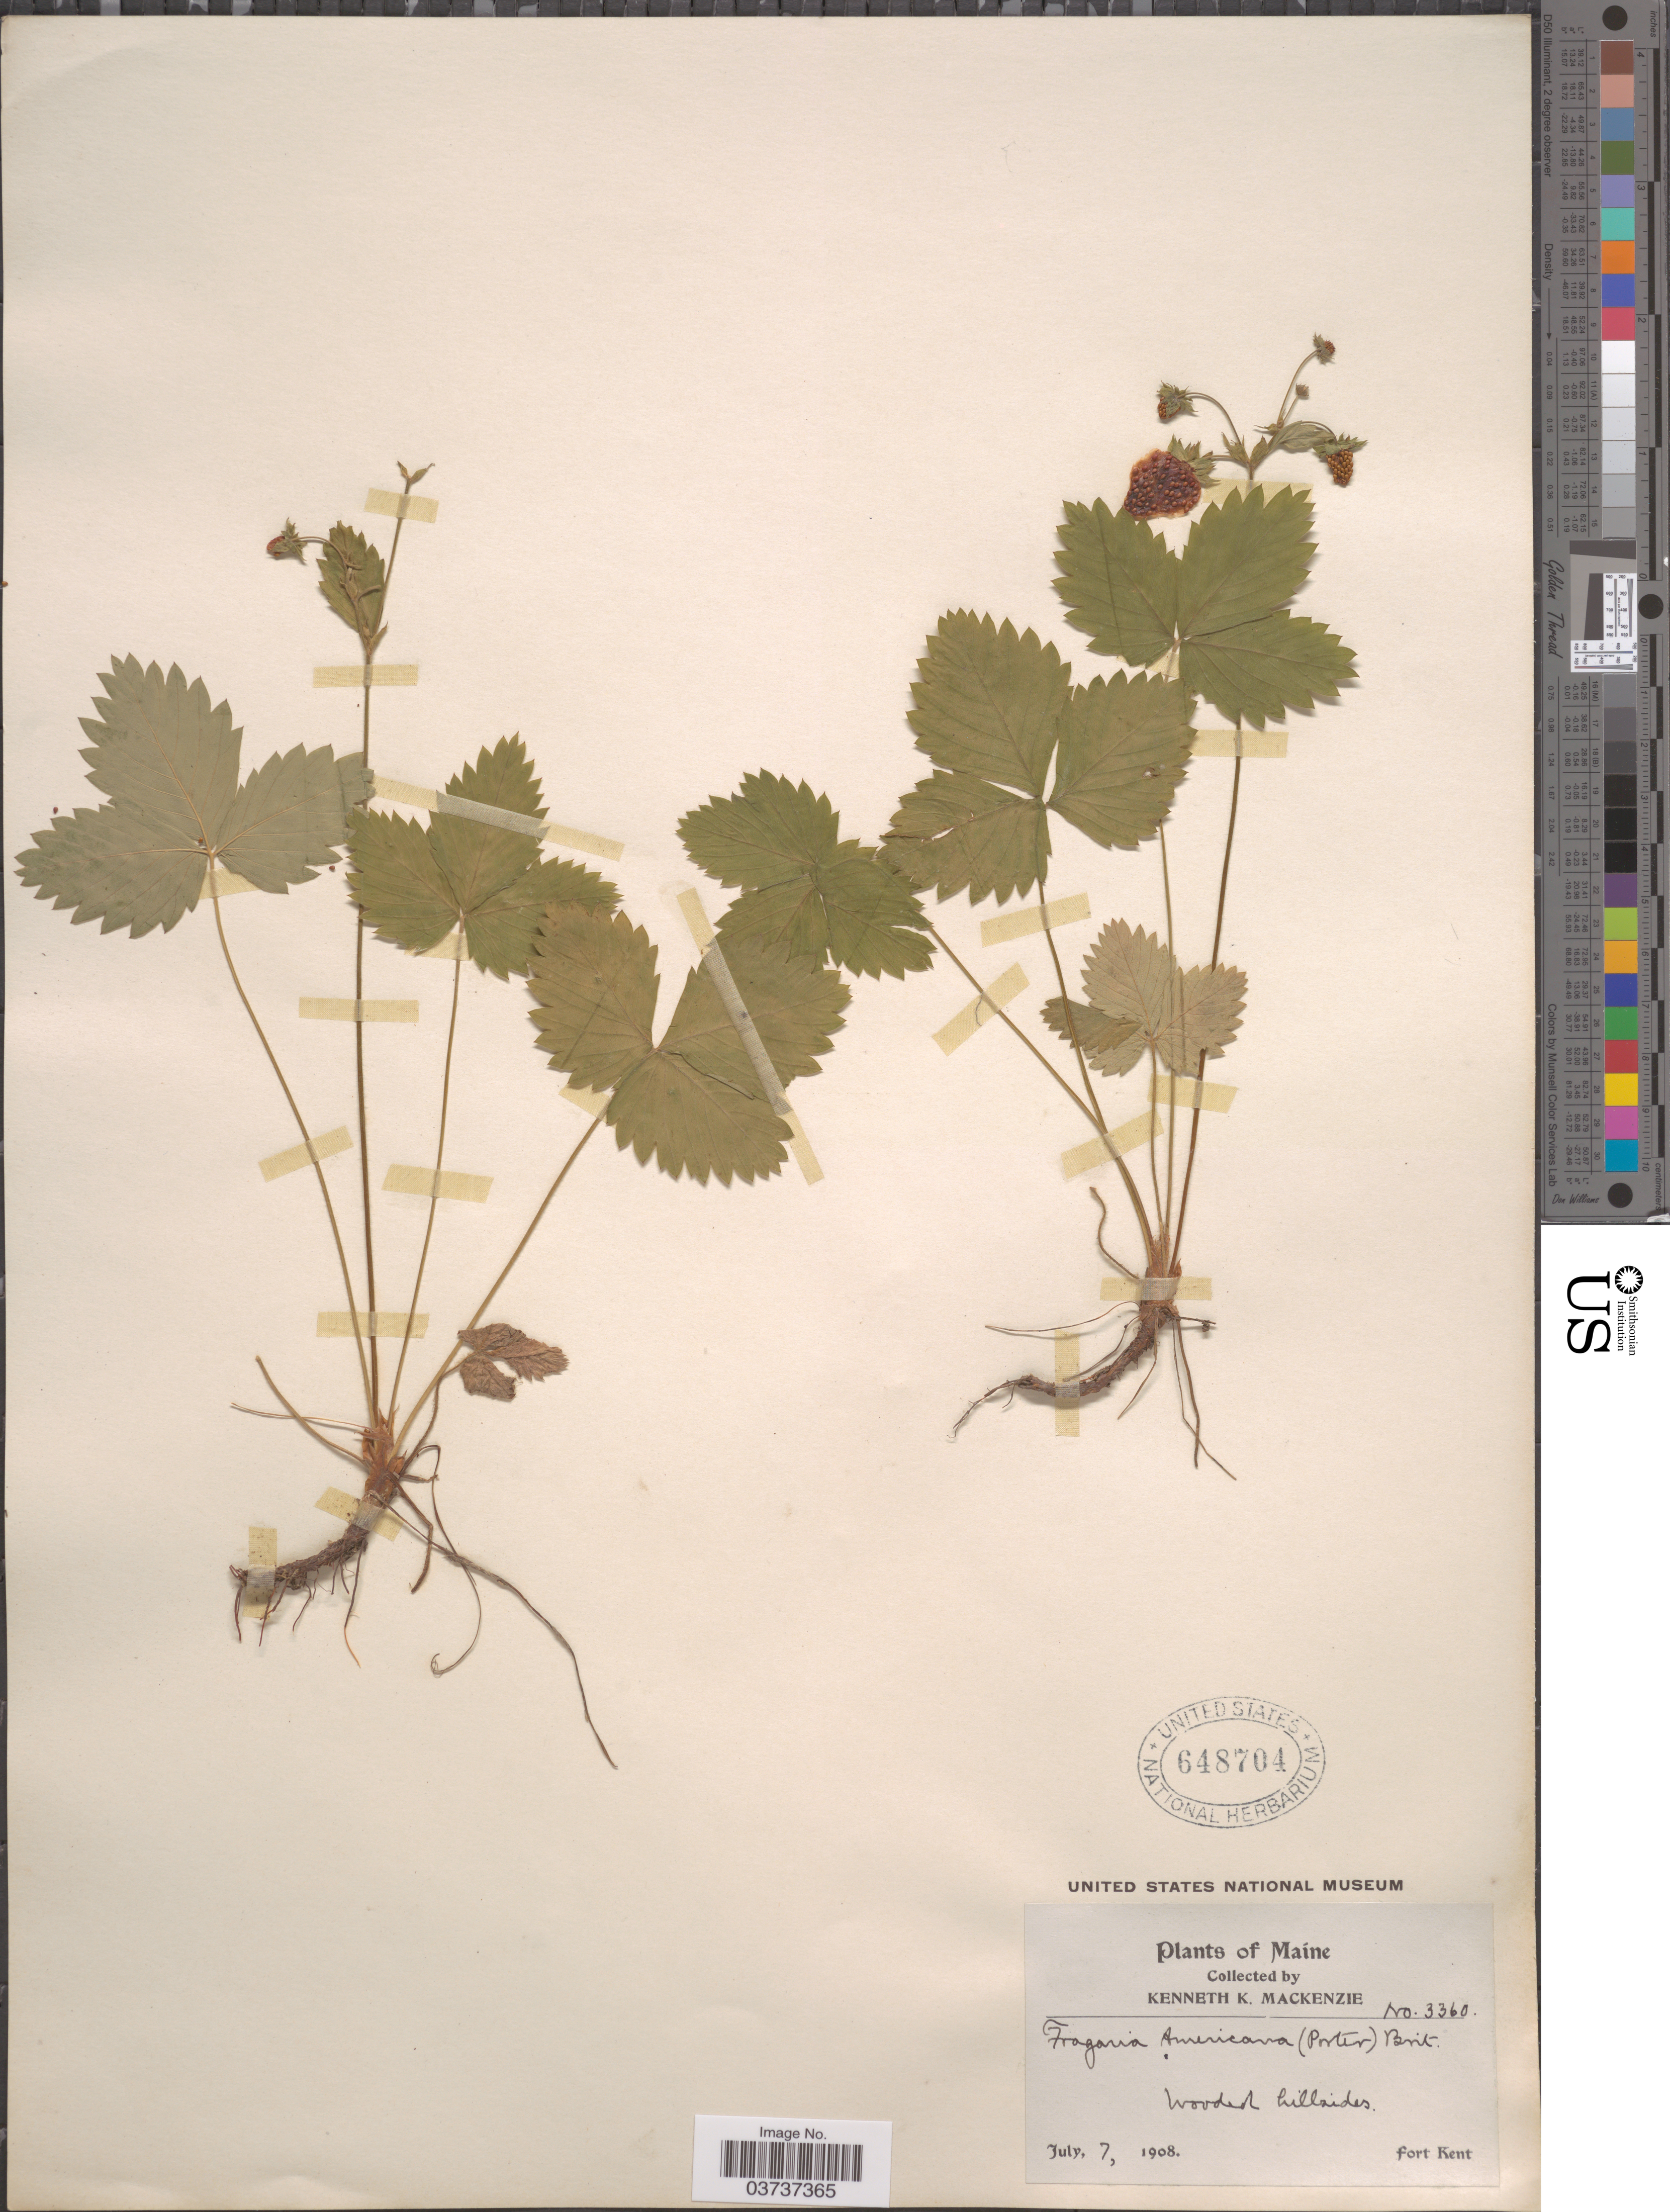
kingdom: Plantae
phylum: Tracheophyta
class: Magnoliopsida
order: Rosales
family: Rosaceae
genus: Fragaria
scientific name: Fragaria vesca subsp. americana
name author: (Porter) Staudt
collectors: K. K. Mackenzie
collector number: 3360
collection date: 1908-07-07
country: United States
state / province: Maine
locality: Wooded hillsides. Fort Kent.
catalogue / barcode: US 648704